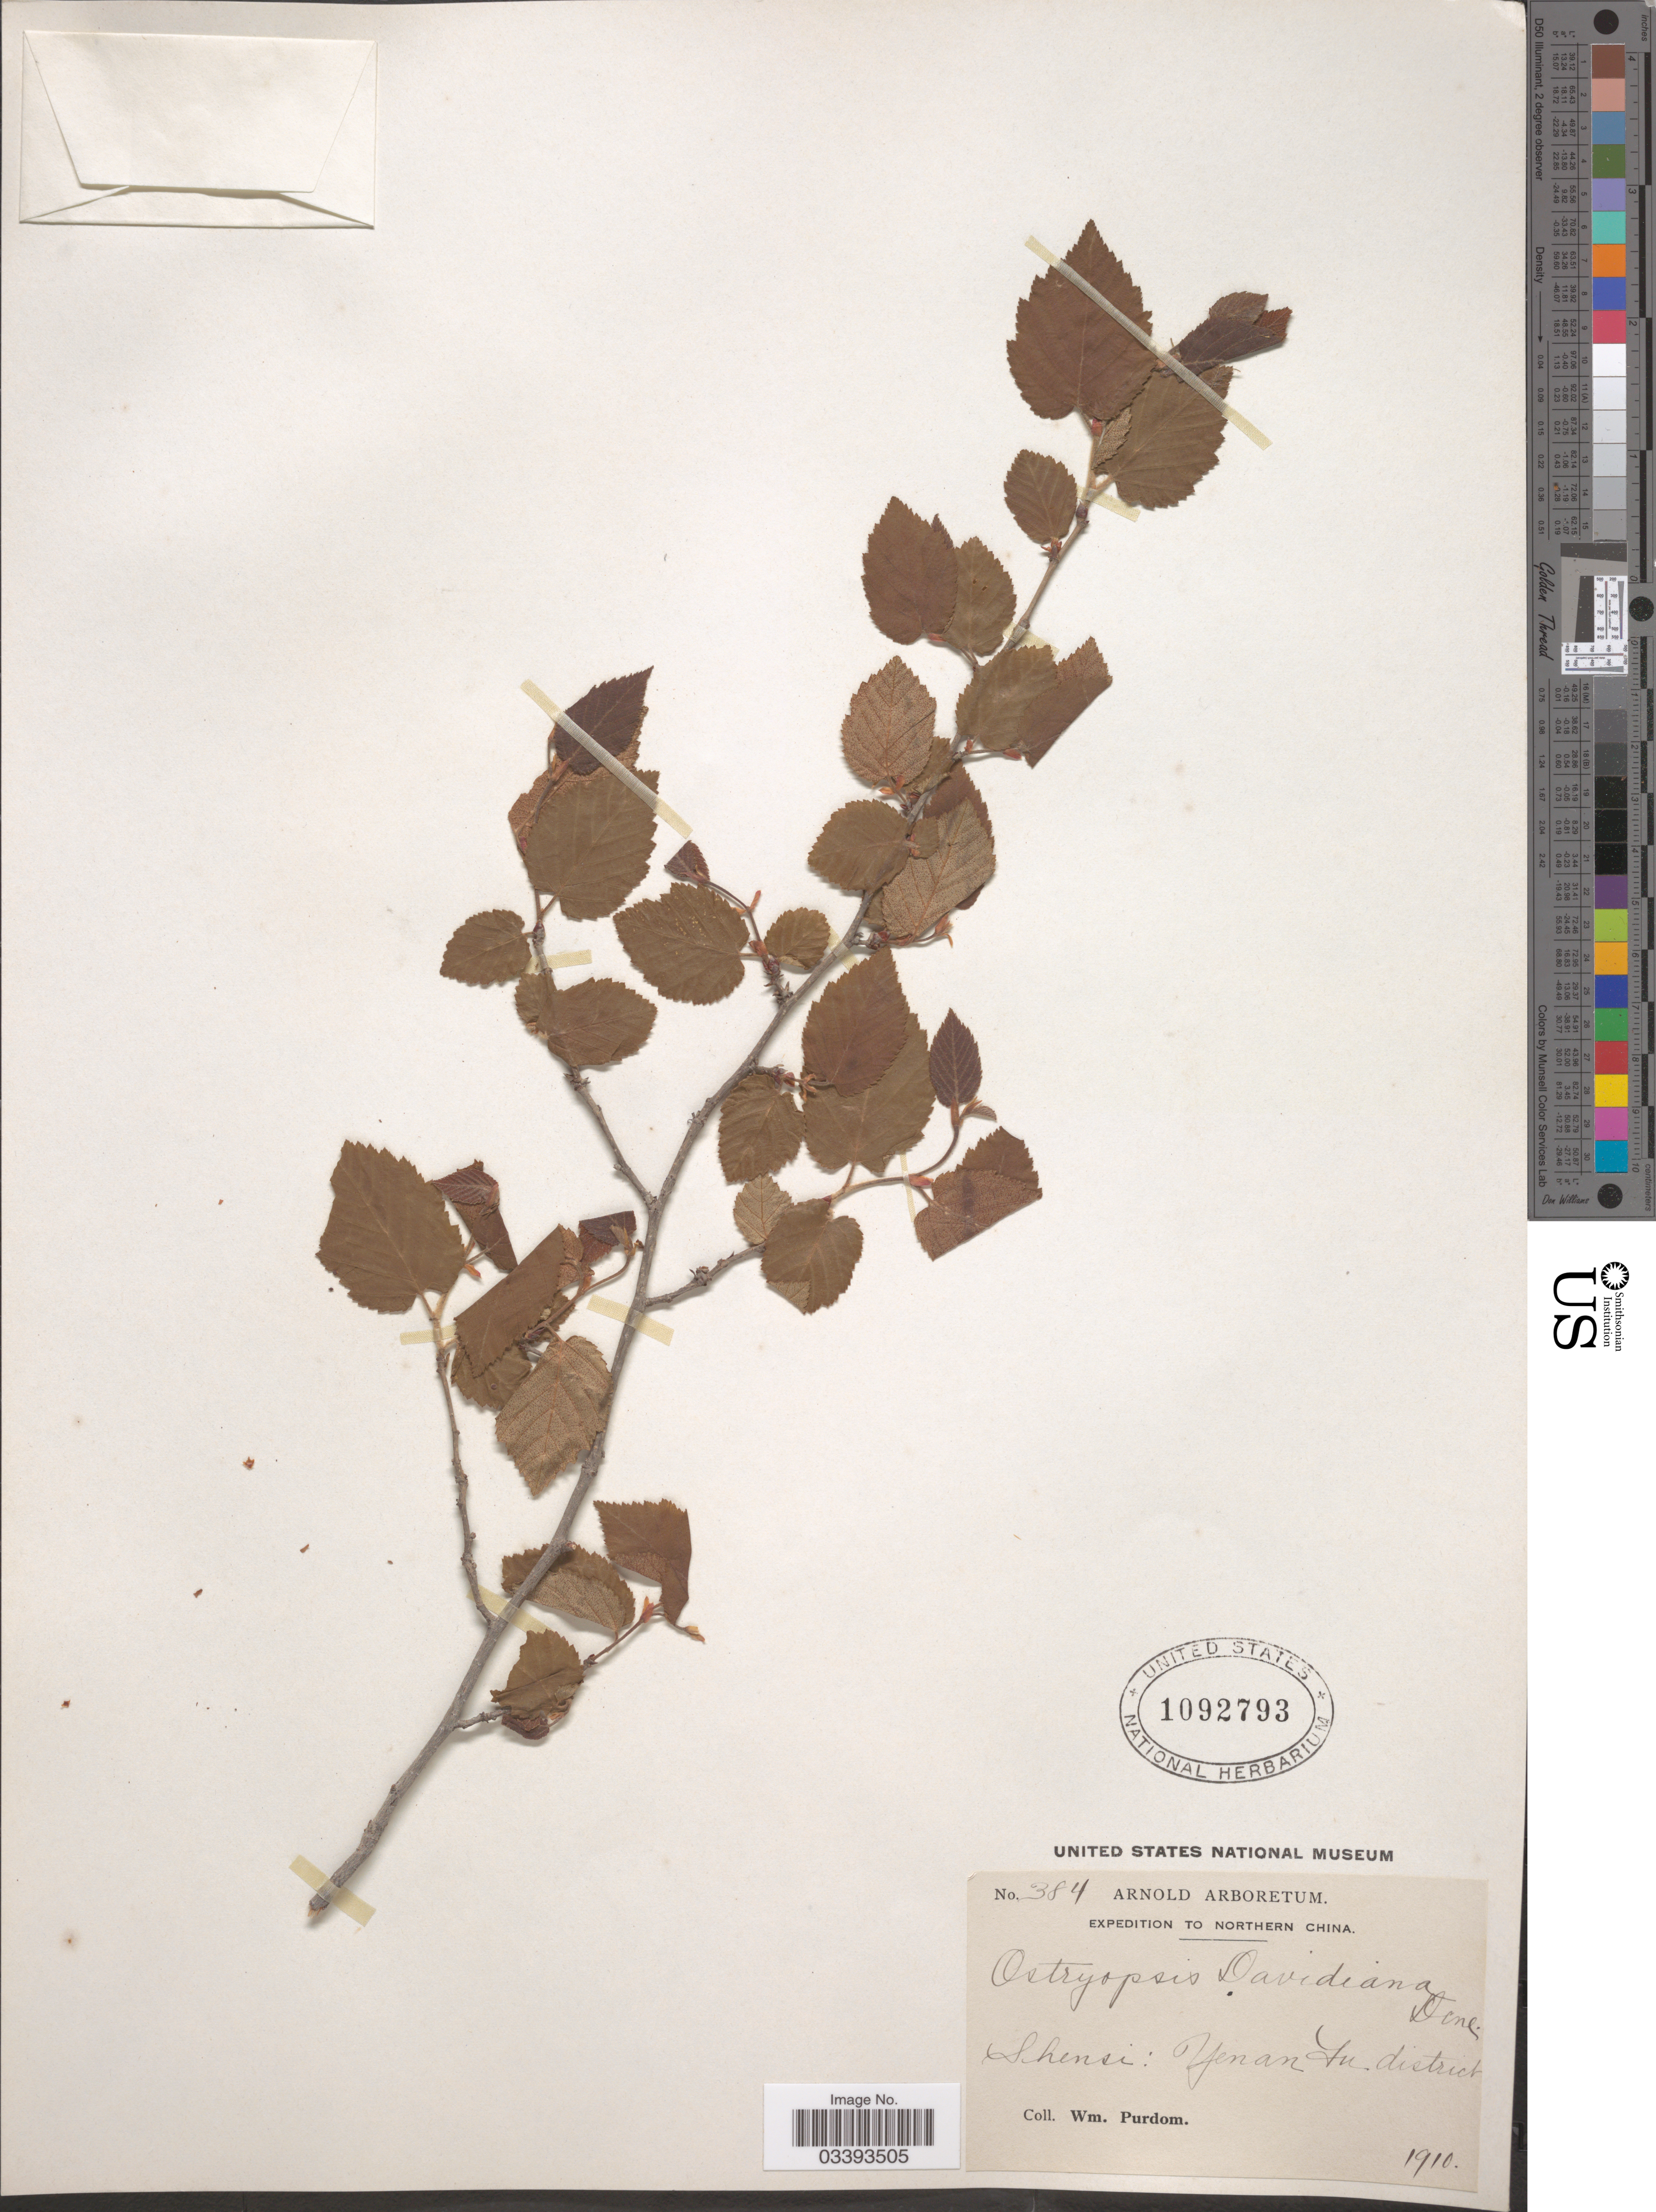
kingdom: Plantae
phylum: Tracheophyta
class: Magnoliopsida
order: Fagales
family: Betulaceae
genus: Ostryopsis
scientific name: Ostryopsis davidiana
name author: Decne.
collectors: W. Purdom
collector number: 384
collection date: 1910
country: China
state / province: Shaanxi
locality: Northern China. Shensi: Yenan Fu [interpreted] district.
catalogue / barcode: US 1092793